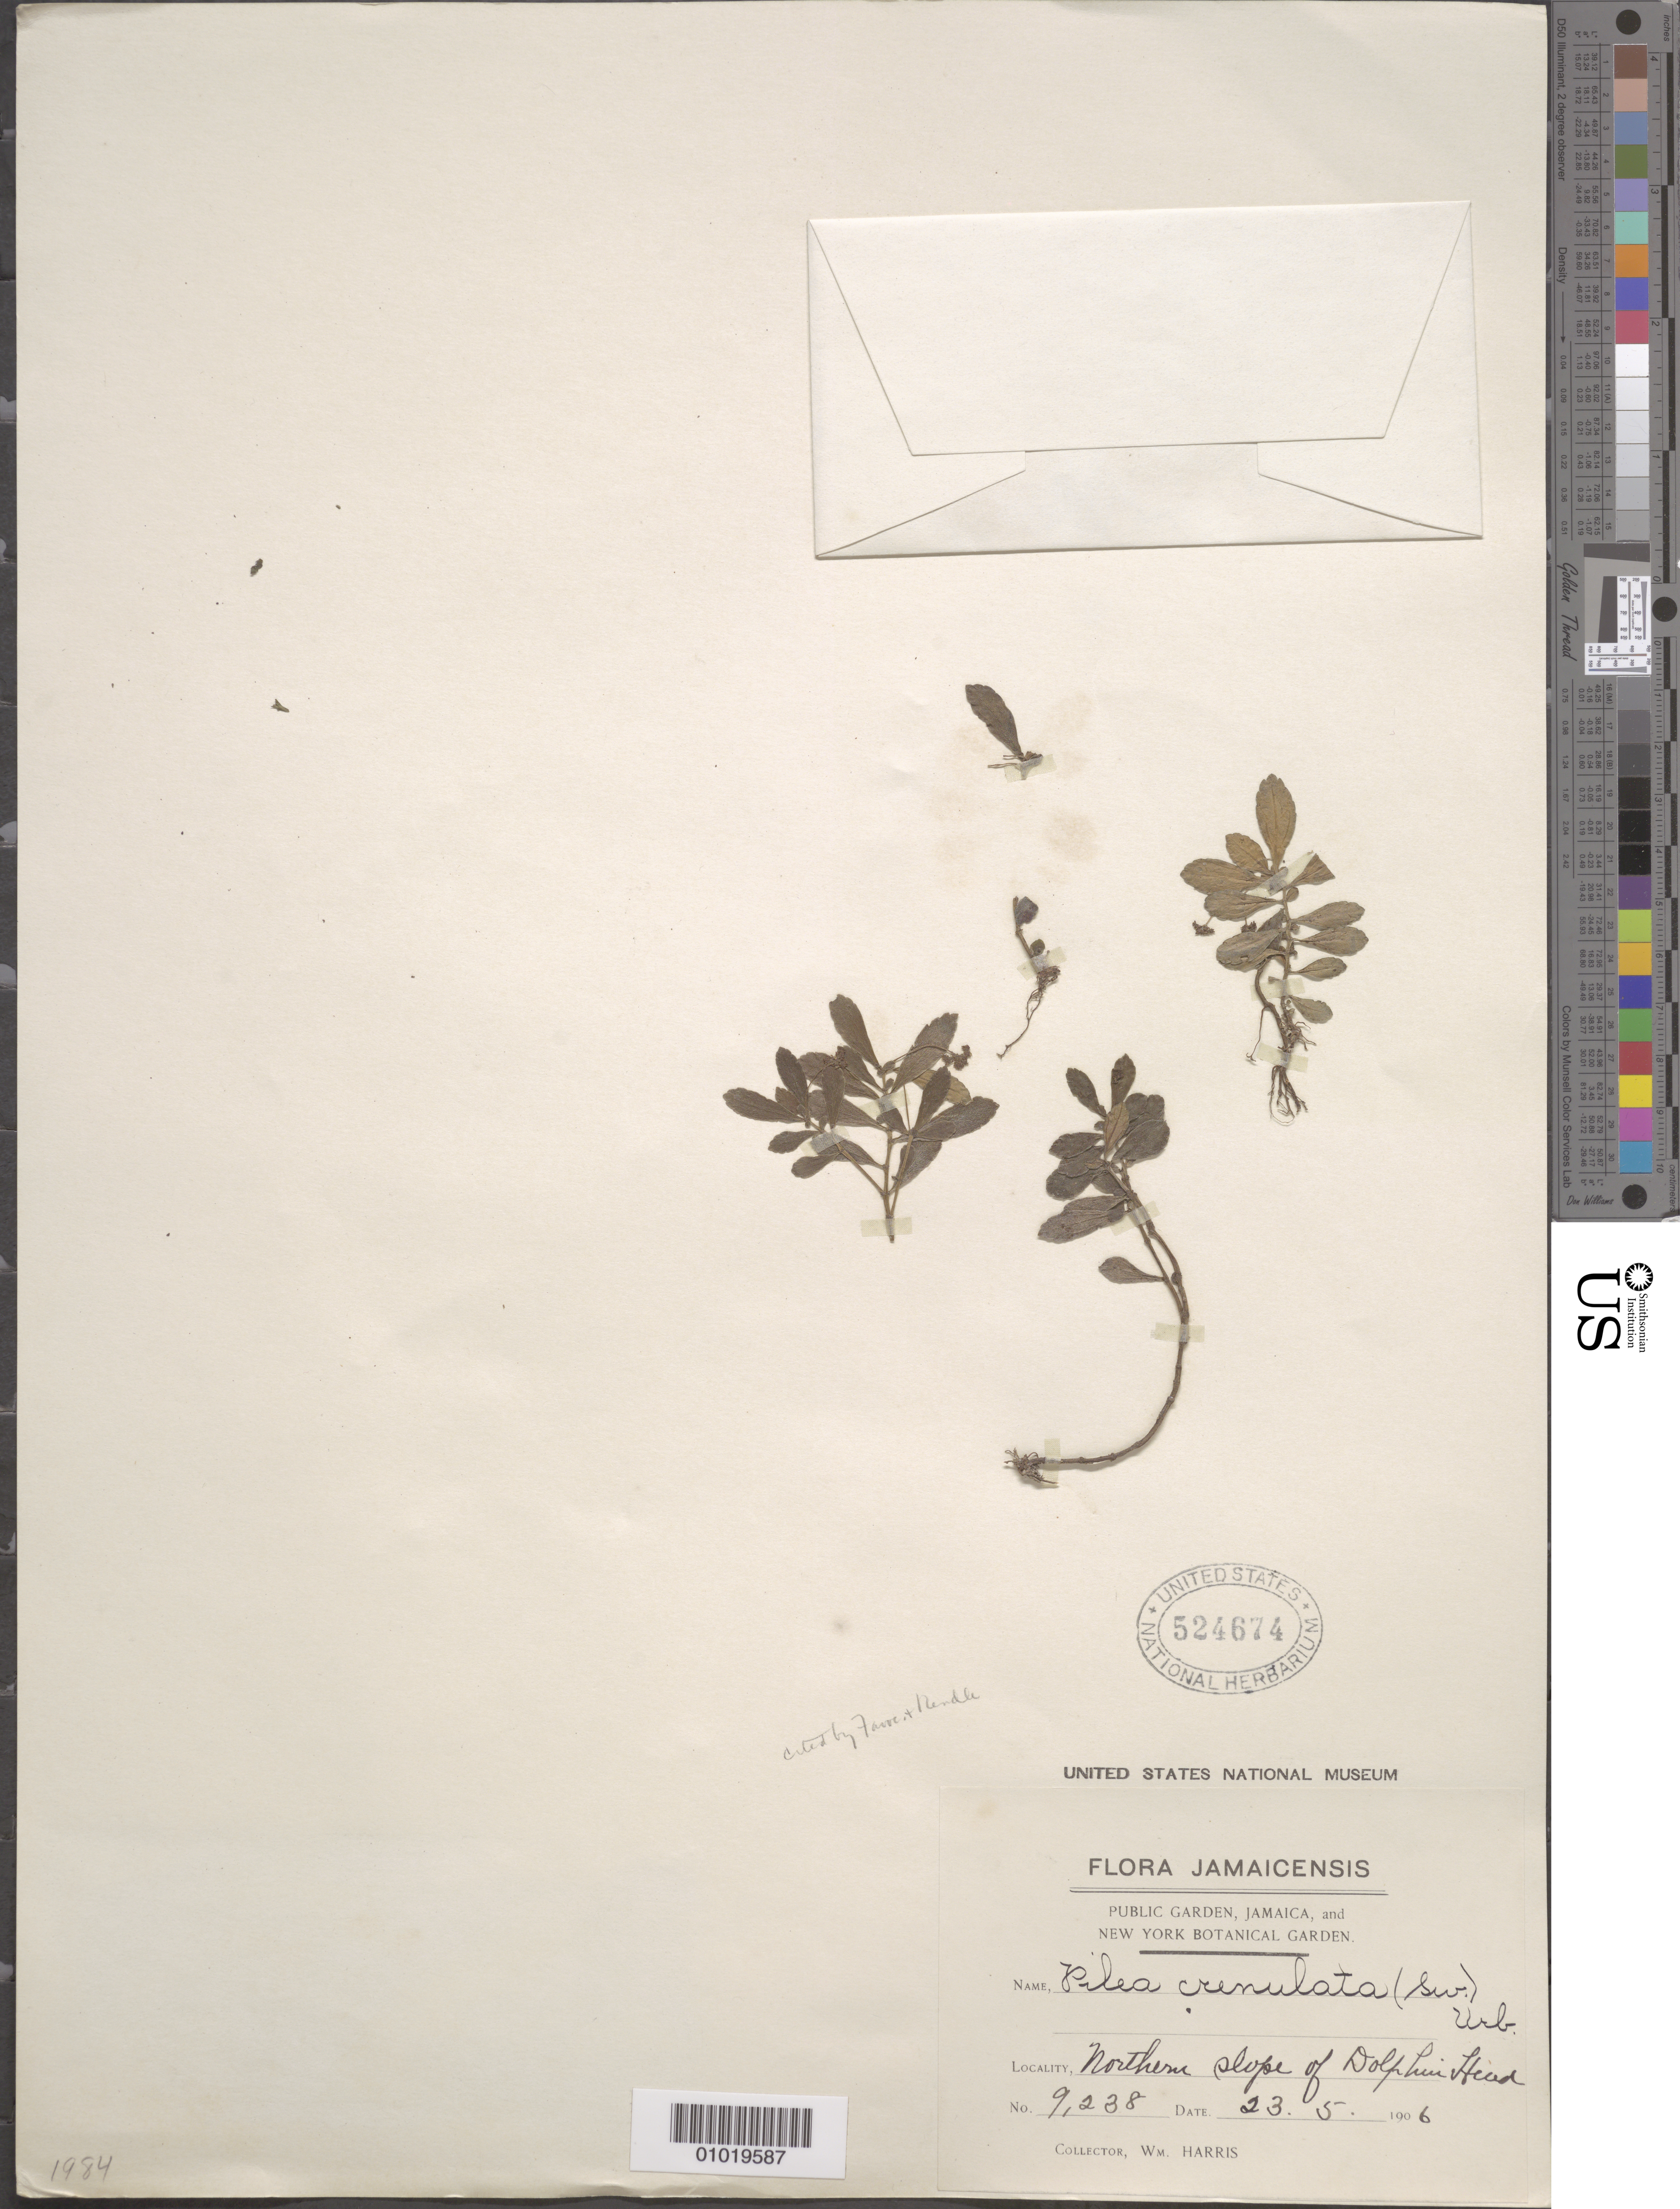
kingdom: Plantae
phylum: Tracheophyta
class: Magnoliopsida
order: Rosales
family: Urticaceae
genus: Pilea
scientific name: Pilea crenulata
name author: (Sw.) Urb.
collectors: W. Harris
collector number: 9238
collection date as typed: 23 May 1906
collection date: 1906-05-23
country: Jamaica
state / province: Hanover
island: Jamaica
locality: Northern slope of Dolphin Head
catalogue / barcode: US 524674